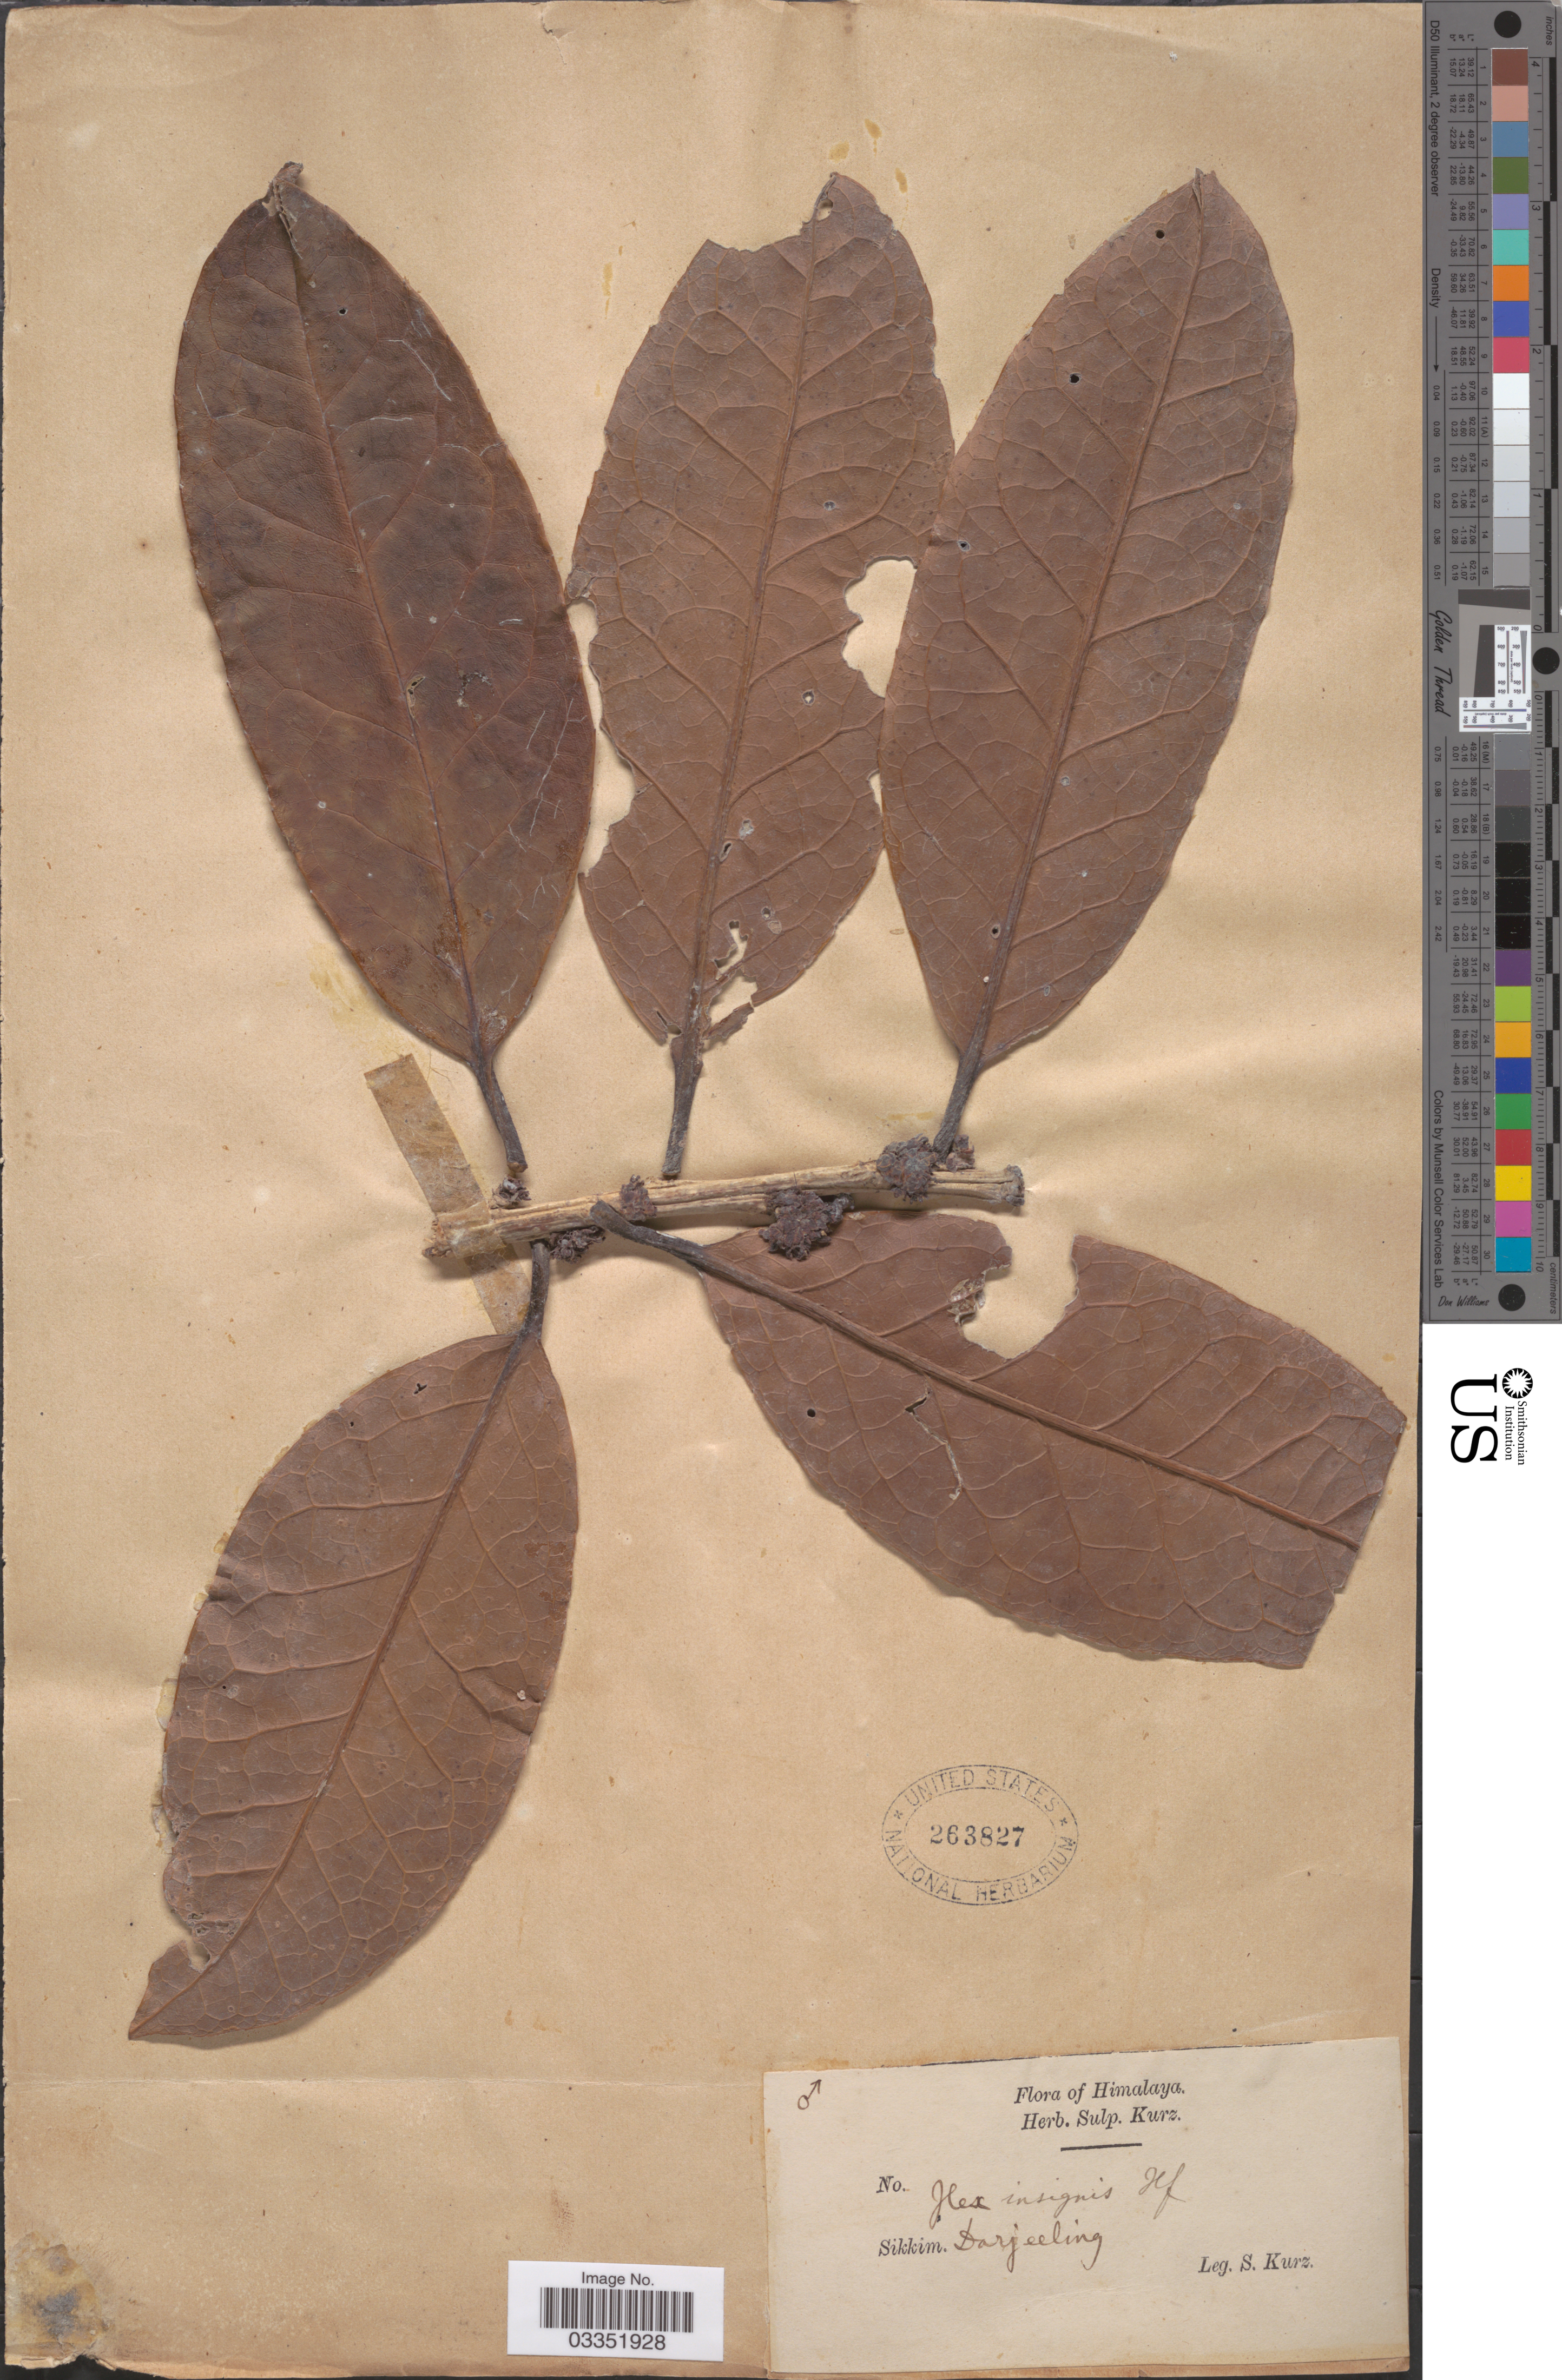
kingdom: Plantae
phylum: Tracheophyta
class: Magnoliopsida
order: Aquifoliales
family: Aquifoliaceae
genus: Ilex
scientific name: Ilex insignis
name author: Hook. f.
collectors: S. Kurz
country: India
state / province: Sikkim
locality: Darjeeling.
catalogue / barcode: US 263827